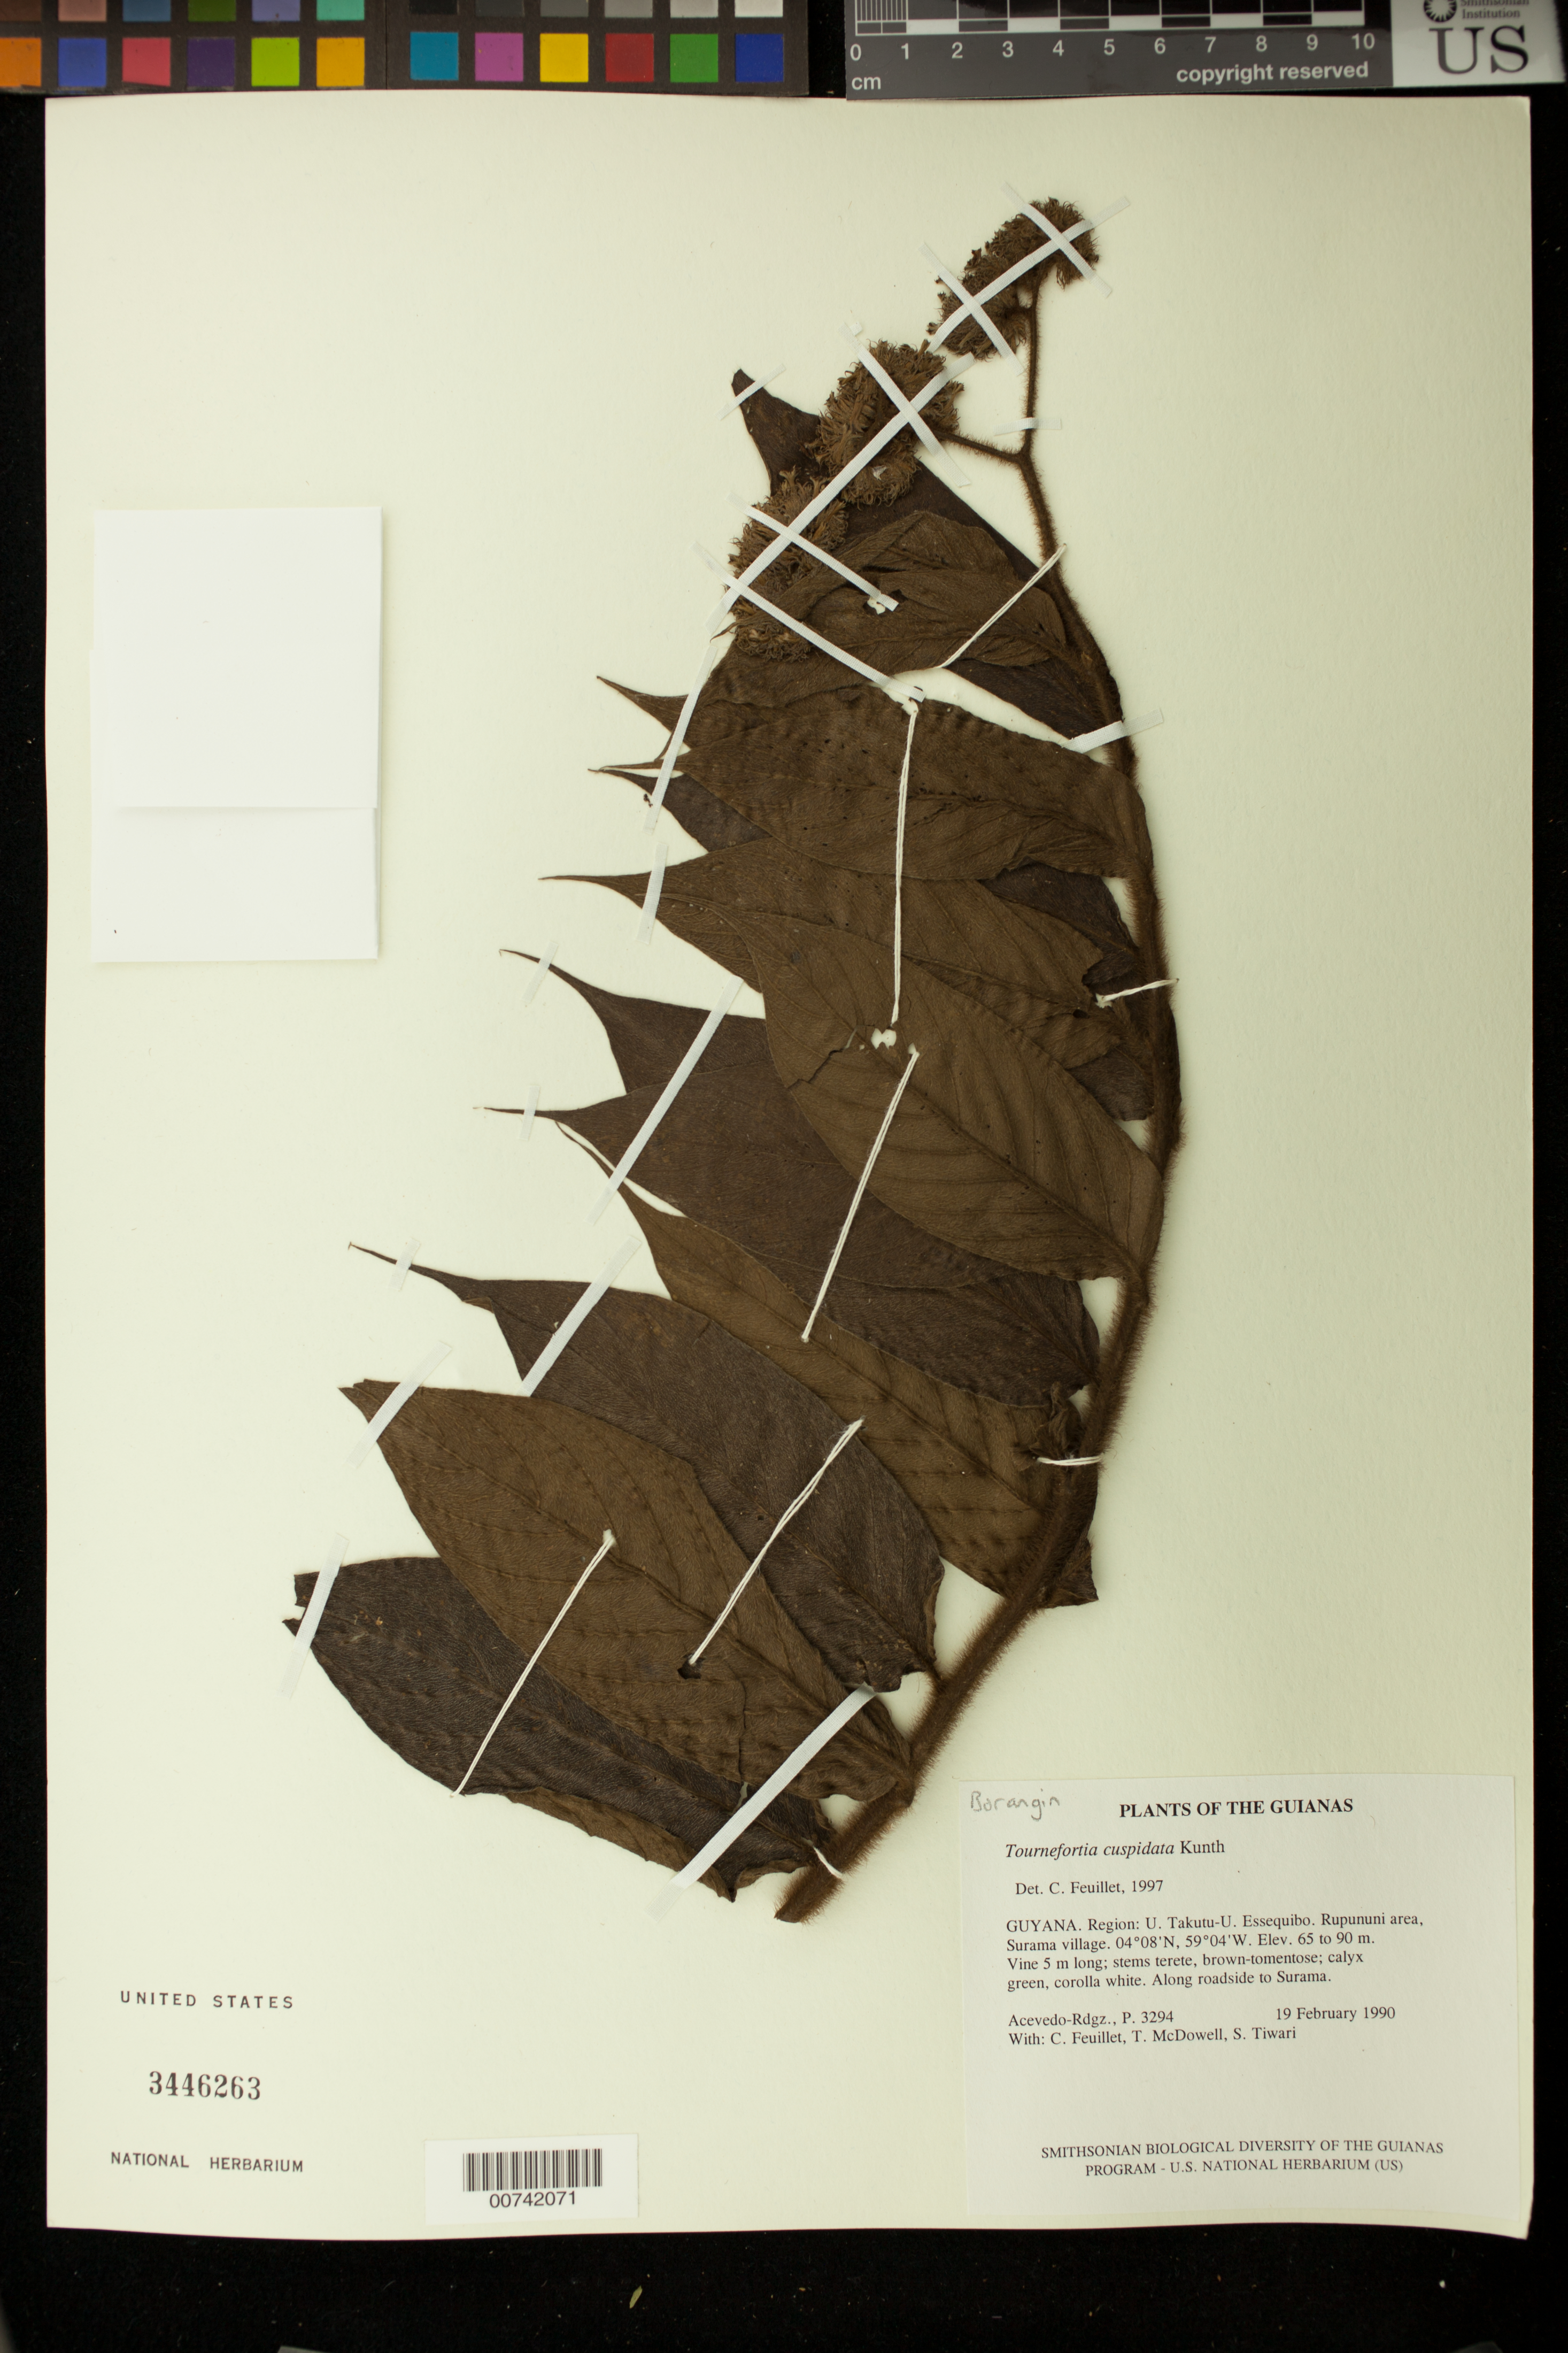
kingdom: Plantae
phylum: Tracheophyta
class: Magnoliopsida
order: Boraginales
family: Heliotropiaceae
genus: Tournefortia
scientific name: Tournefortia cuspidata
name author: Kunth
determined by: Feuillet, C.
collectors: P. Acevedo-Rodr., C. Feuillet, T. McDowell & S. Tiwari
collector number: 3294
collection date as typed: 19 Feb 1990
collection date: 1990-02-19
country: Guyana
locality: U. Takutu - U. Essequibo. Rupununi area, Surama village.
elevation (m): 65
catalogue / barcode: US 3446263